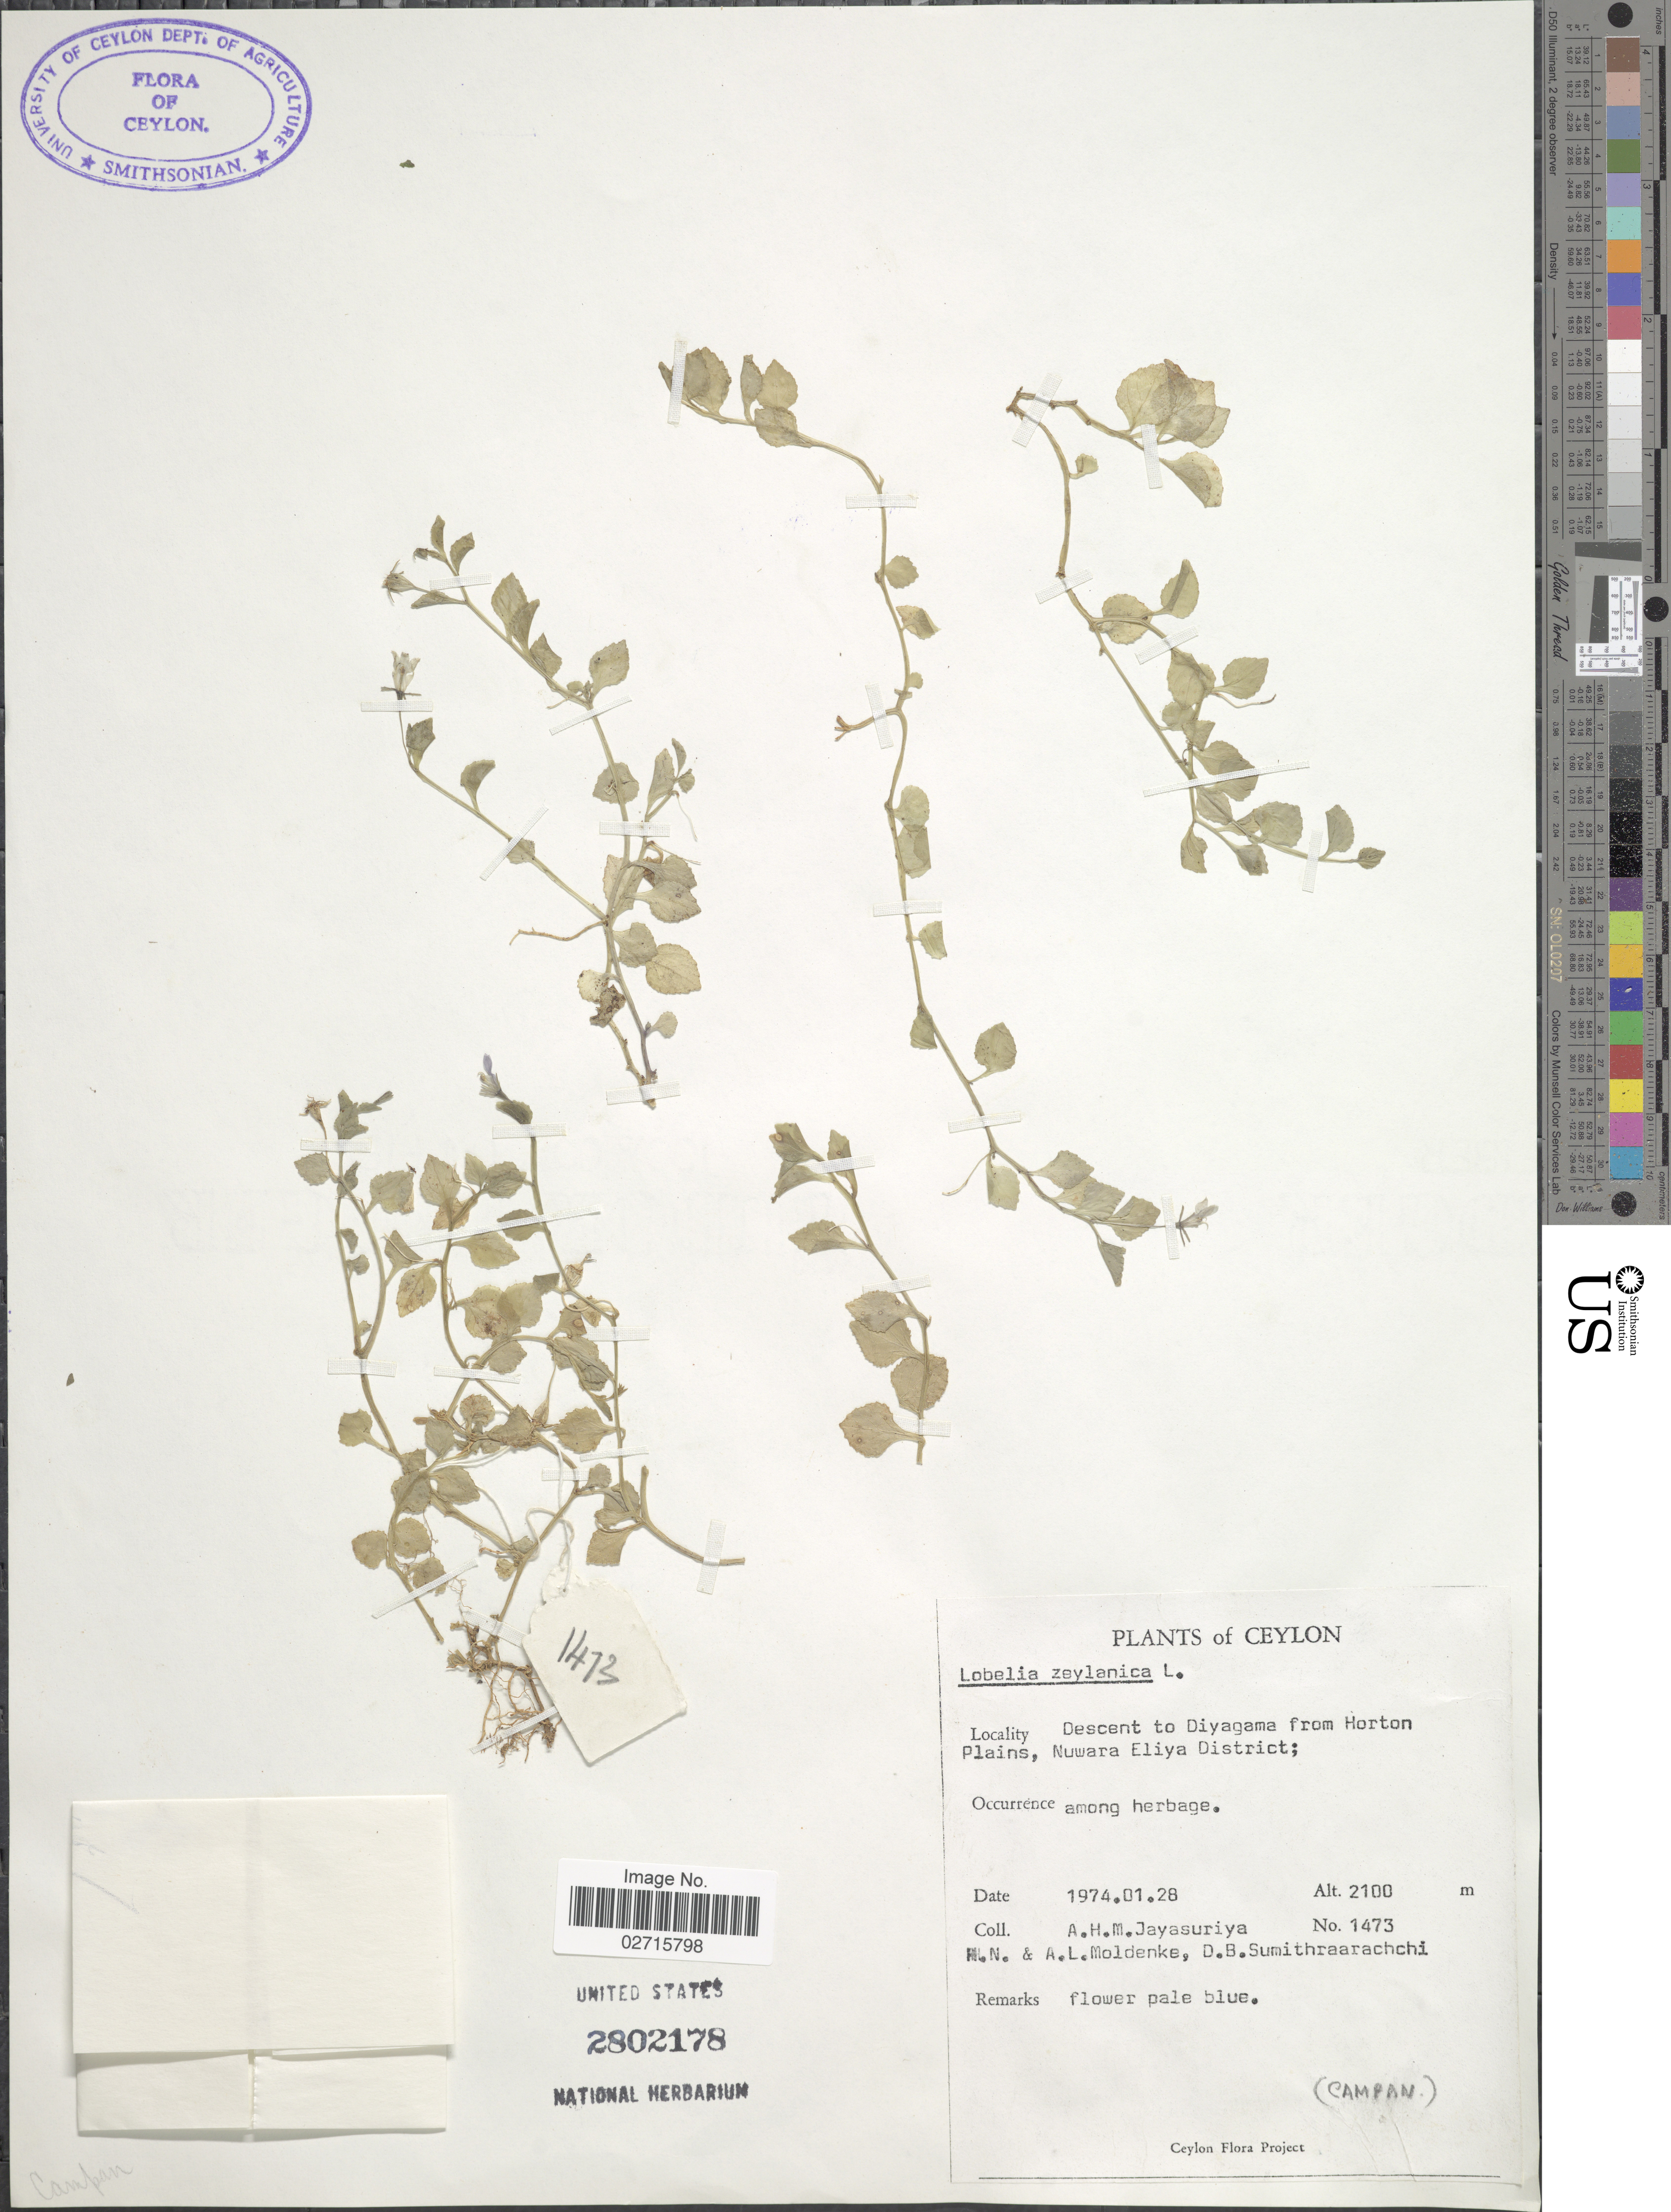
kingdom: Plantae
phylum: Tracheophyta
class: Magnoliopsida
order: Asterales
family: Campanulaceae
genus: Lobelia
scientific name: Lobelia succulenta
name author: Blume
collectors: A. Jayasuriya, H. N. Moldenke, A. L. Moldenke & D. B. Sumithraarachchi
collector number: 1473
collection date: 1974-01-28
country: Sri Lanka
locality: Ceylon. Descent to Diyagama from Horton Plains, Nuwara Eliya District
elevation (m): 2100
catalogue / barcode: US 2802178